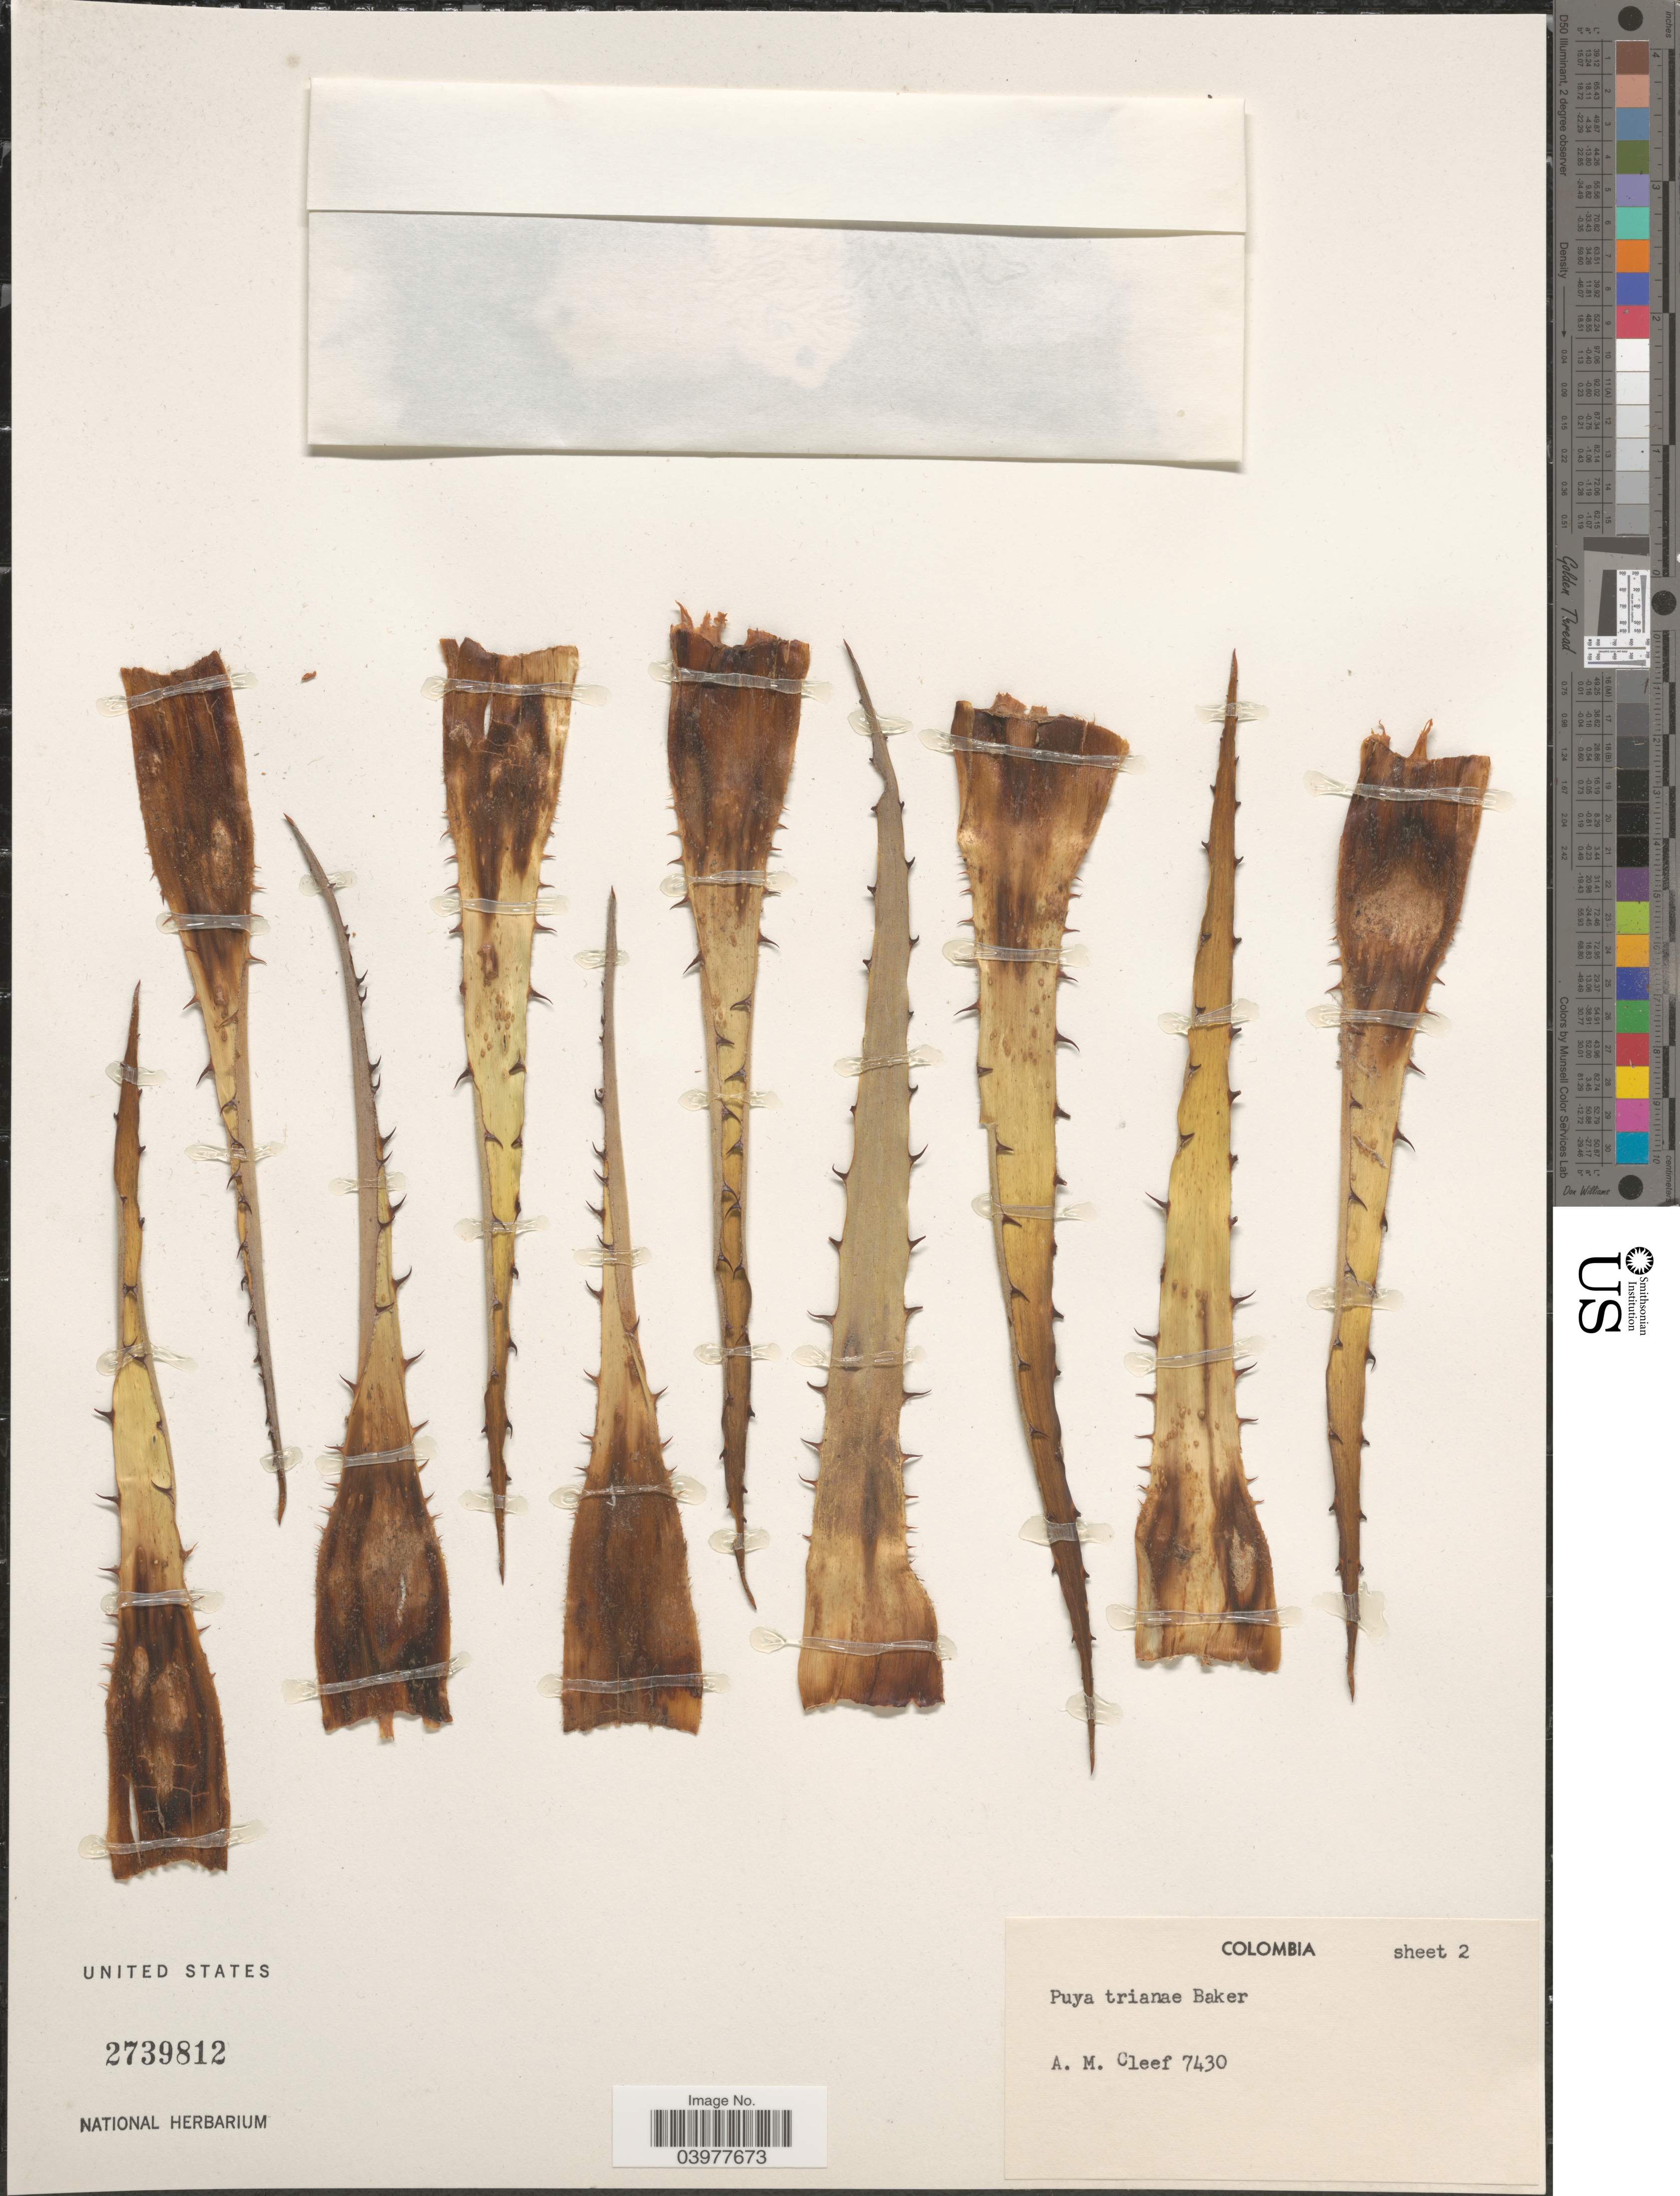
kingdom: Plantae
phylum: Tracheophyta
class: Liliopsida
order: Poales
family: Bromeliaceae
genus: Puya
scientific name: Puya trianae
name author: Baker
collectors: A. M. Cleef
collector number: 7430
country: Colombia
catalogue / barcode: US 2739812